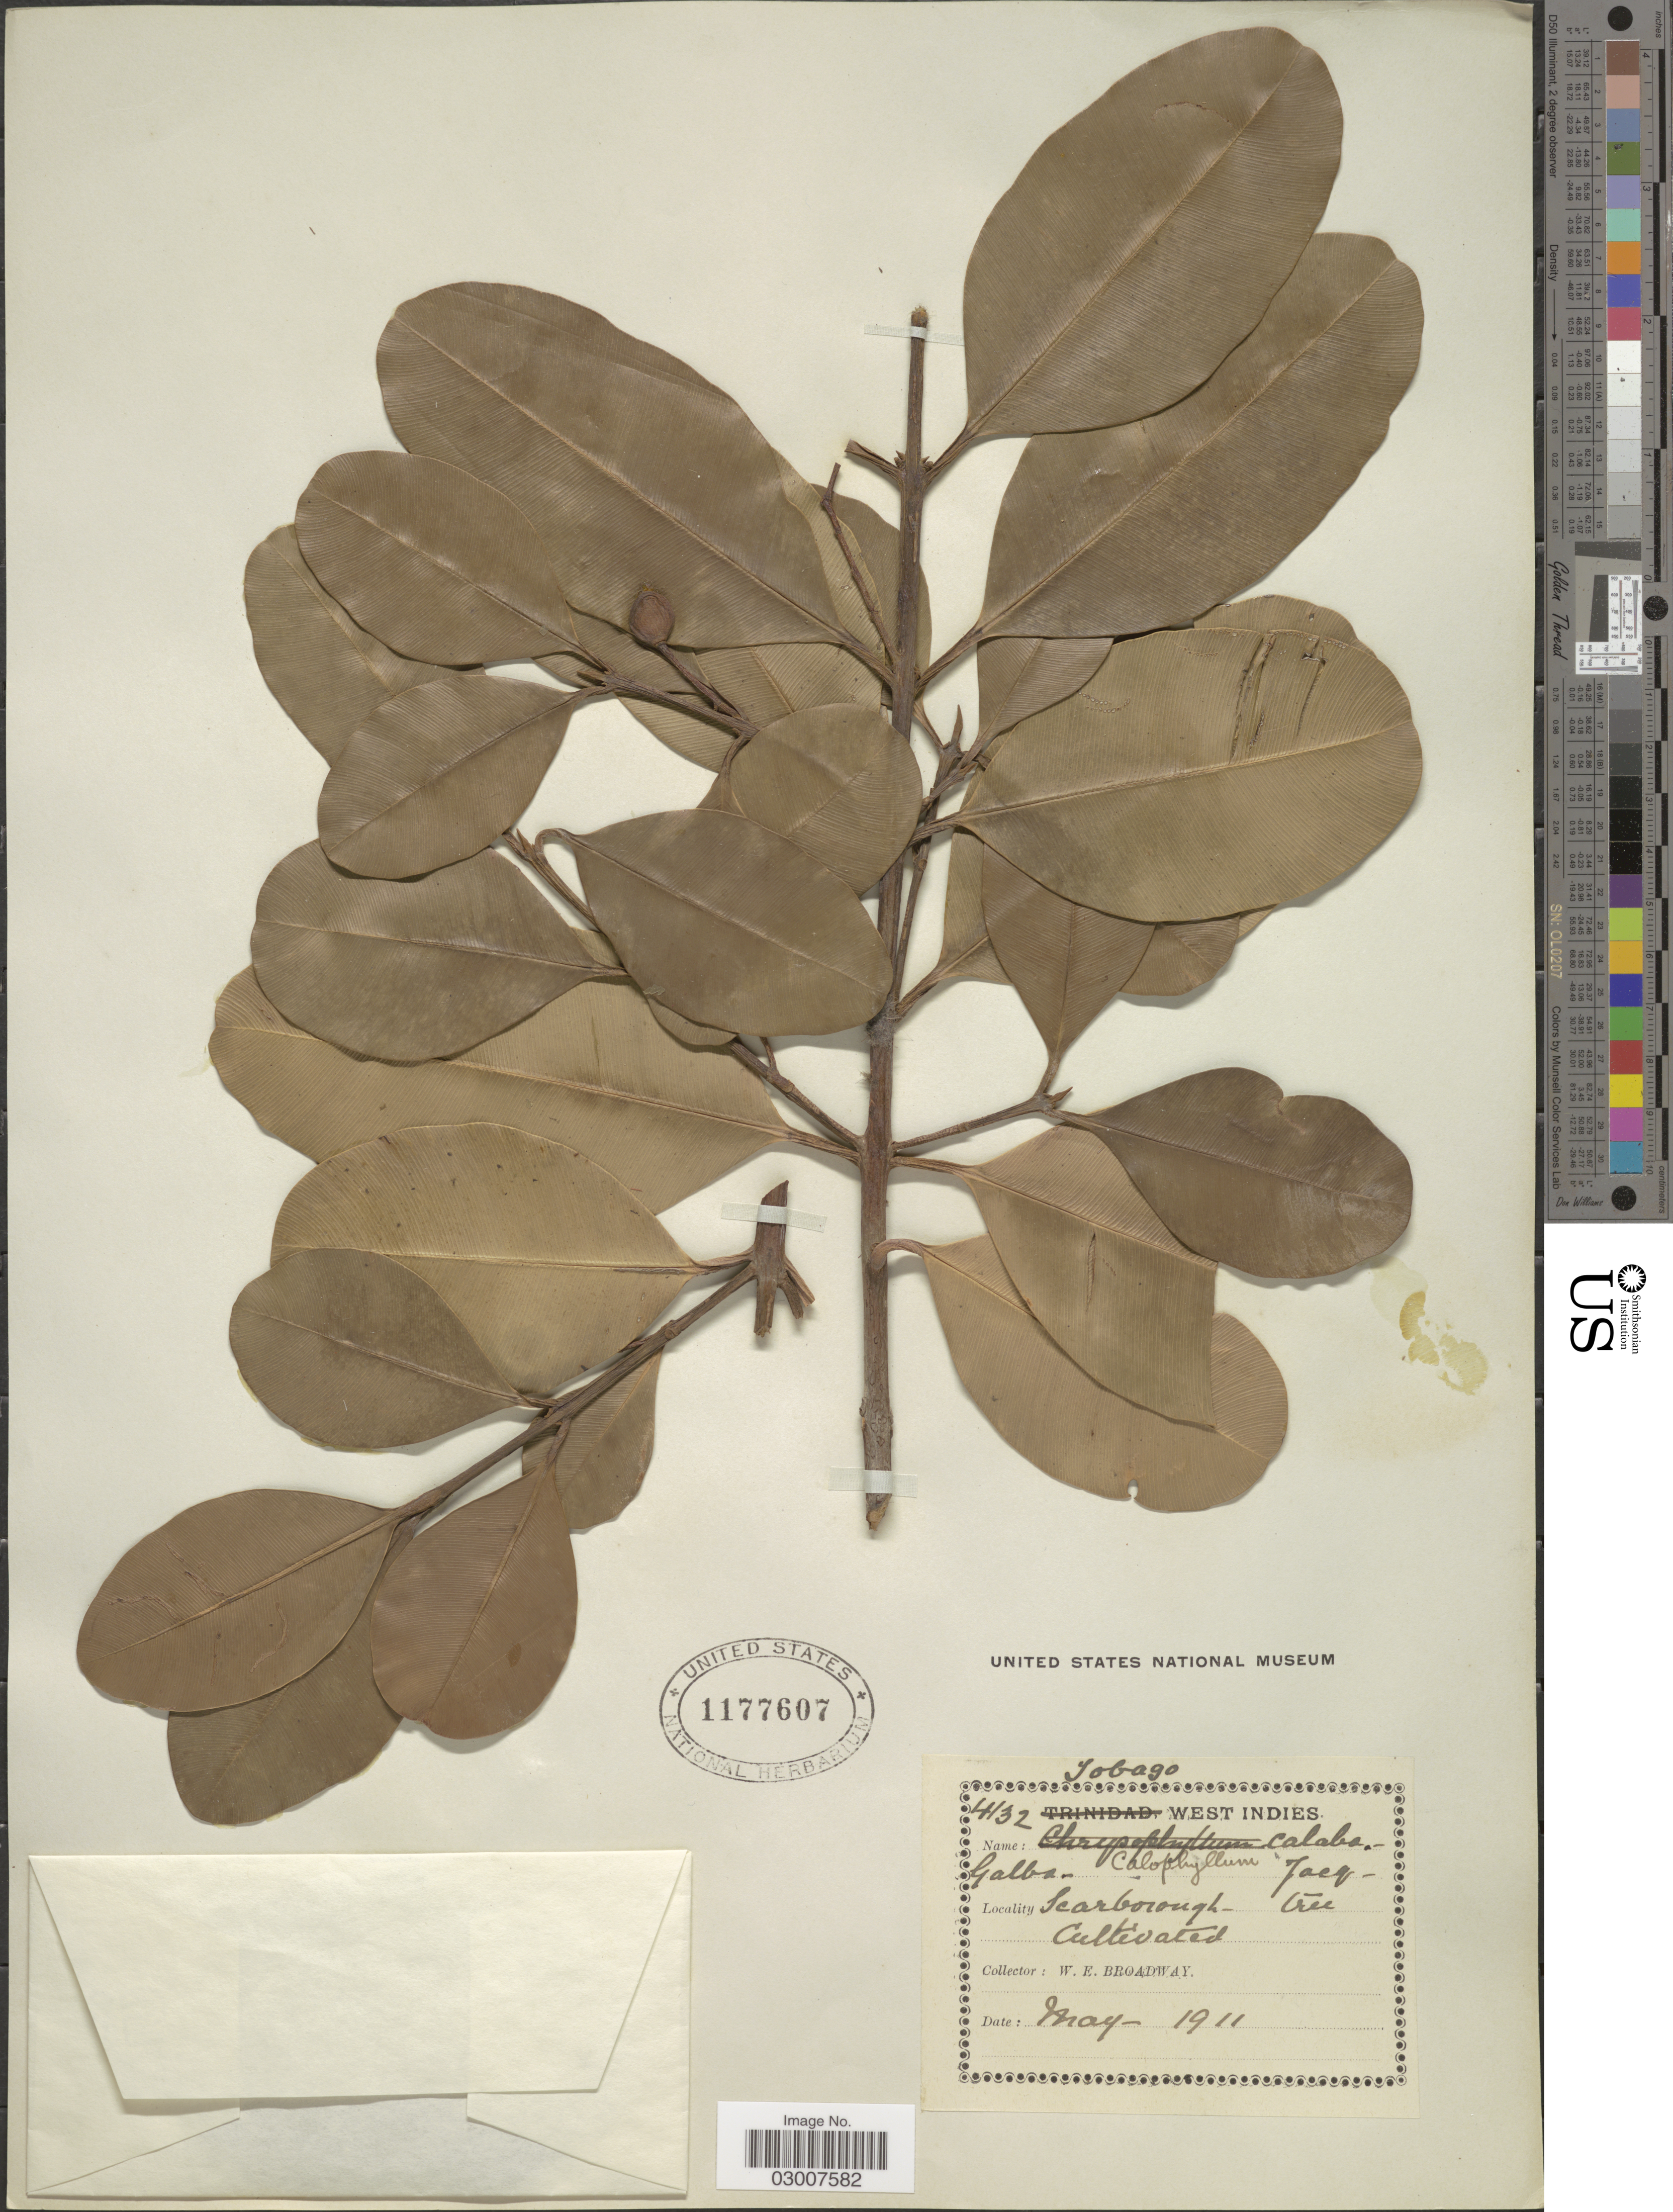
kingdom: Plantae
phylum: Tracheophyta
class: Magnoliopsida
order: Malpighiales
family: Calophyllaceae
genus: Calophyllum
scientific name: Calophyllum sp.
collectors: W. E. Broadway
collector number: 4132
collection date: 1911-05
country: Trinidad and Tobago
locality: Tobago. West Indies. Scaborough.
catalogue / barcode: US 1177607